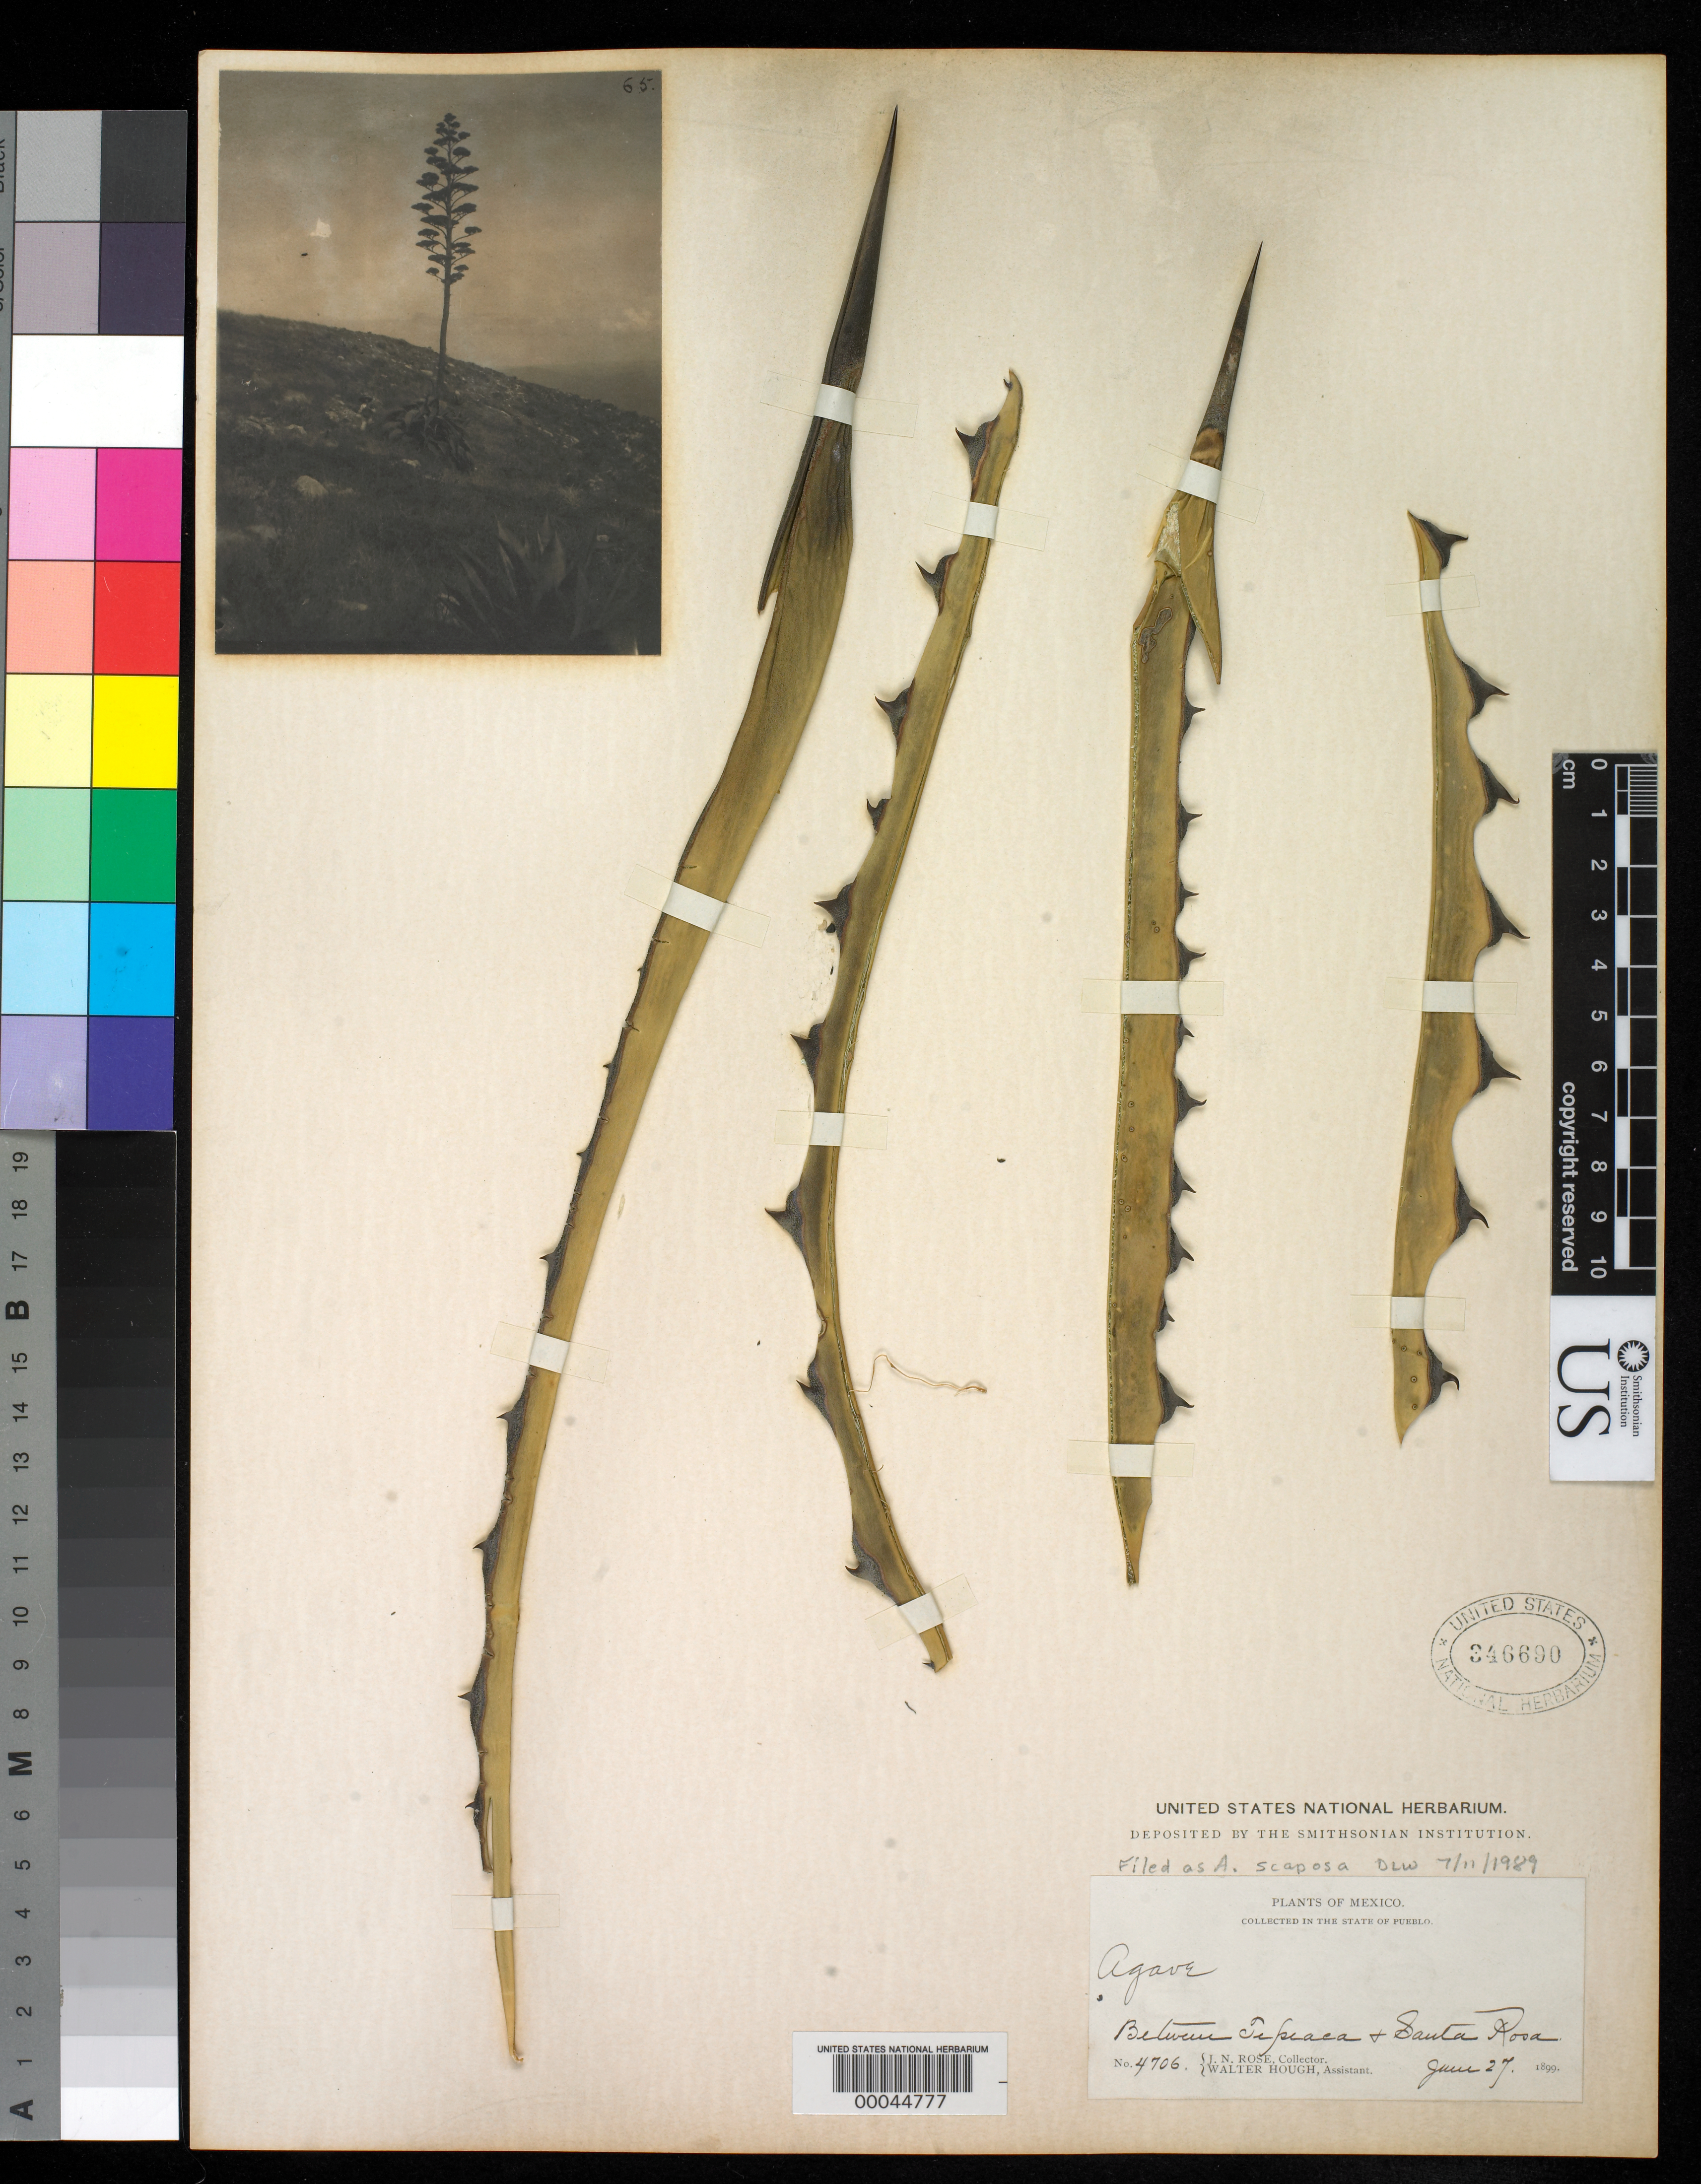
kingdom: Plantae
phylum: Tracheophyta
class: Liliopsida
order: Asparagales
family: Asparagaceae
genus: Agave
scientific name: Agave scaposa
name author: Gentry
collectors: J. N. Rose & W. Hough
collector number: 4706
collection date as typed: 27 Jun 1899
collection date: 1899-06-27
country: Mexico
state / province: Puebla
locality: Between tepeaca & Santa Rosa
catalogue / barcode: US 346690